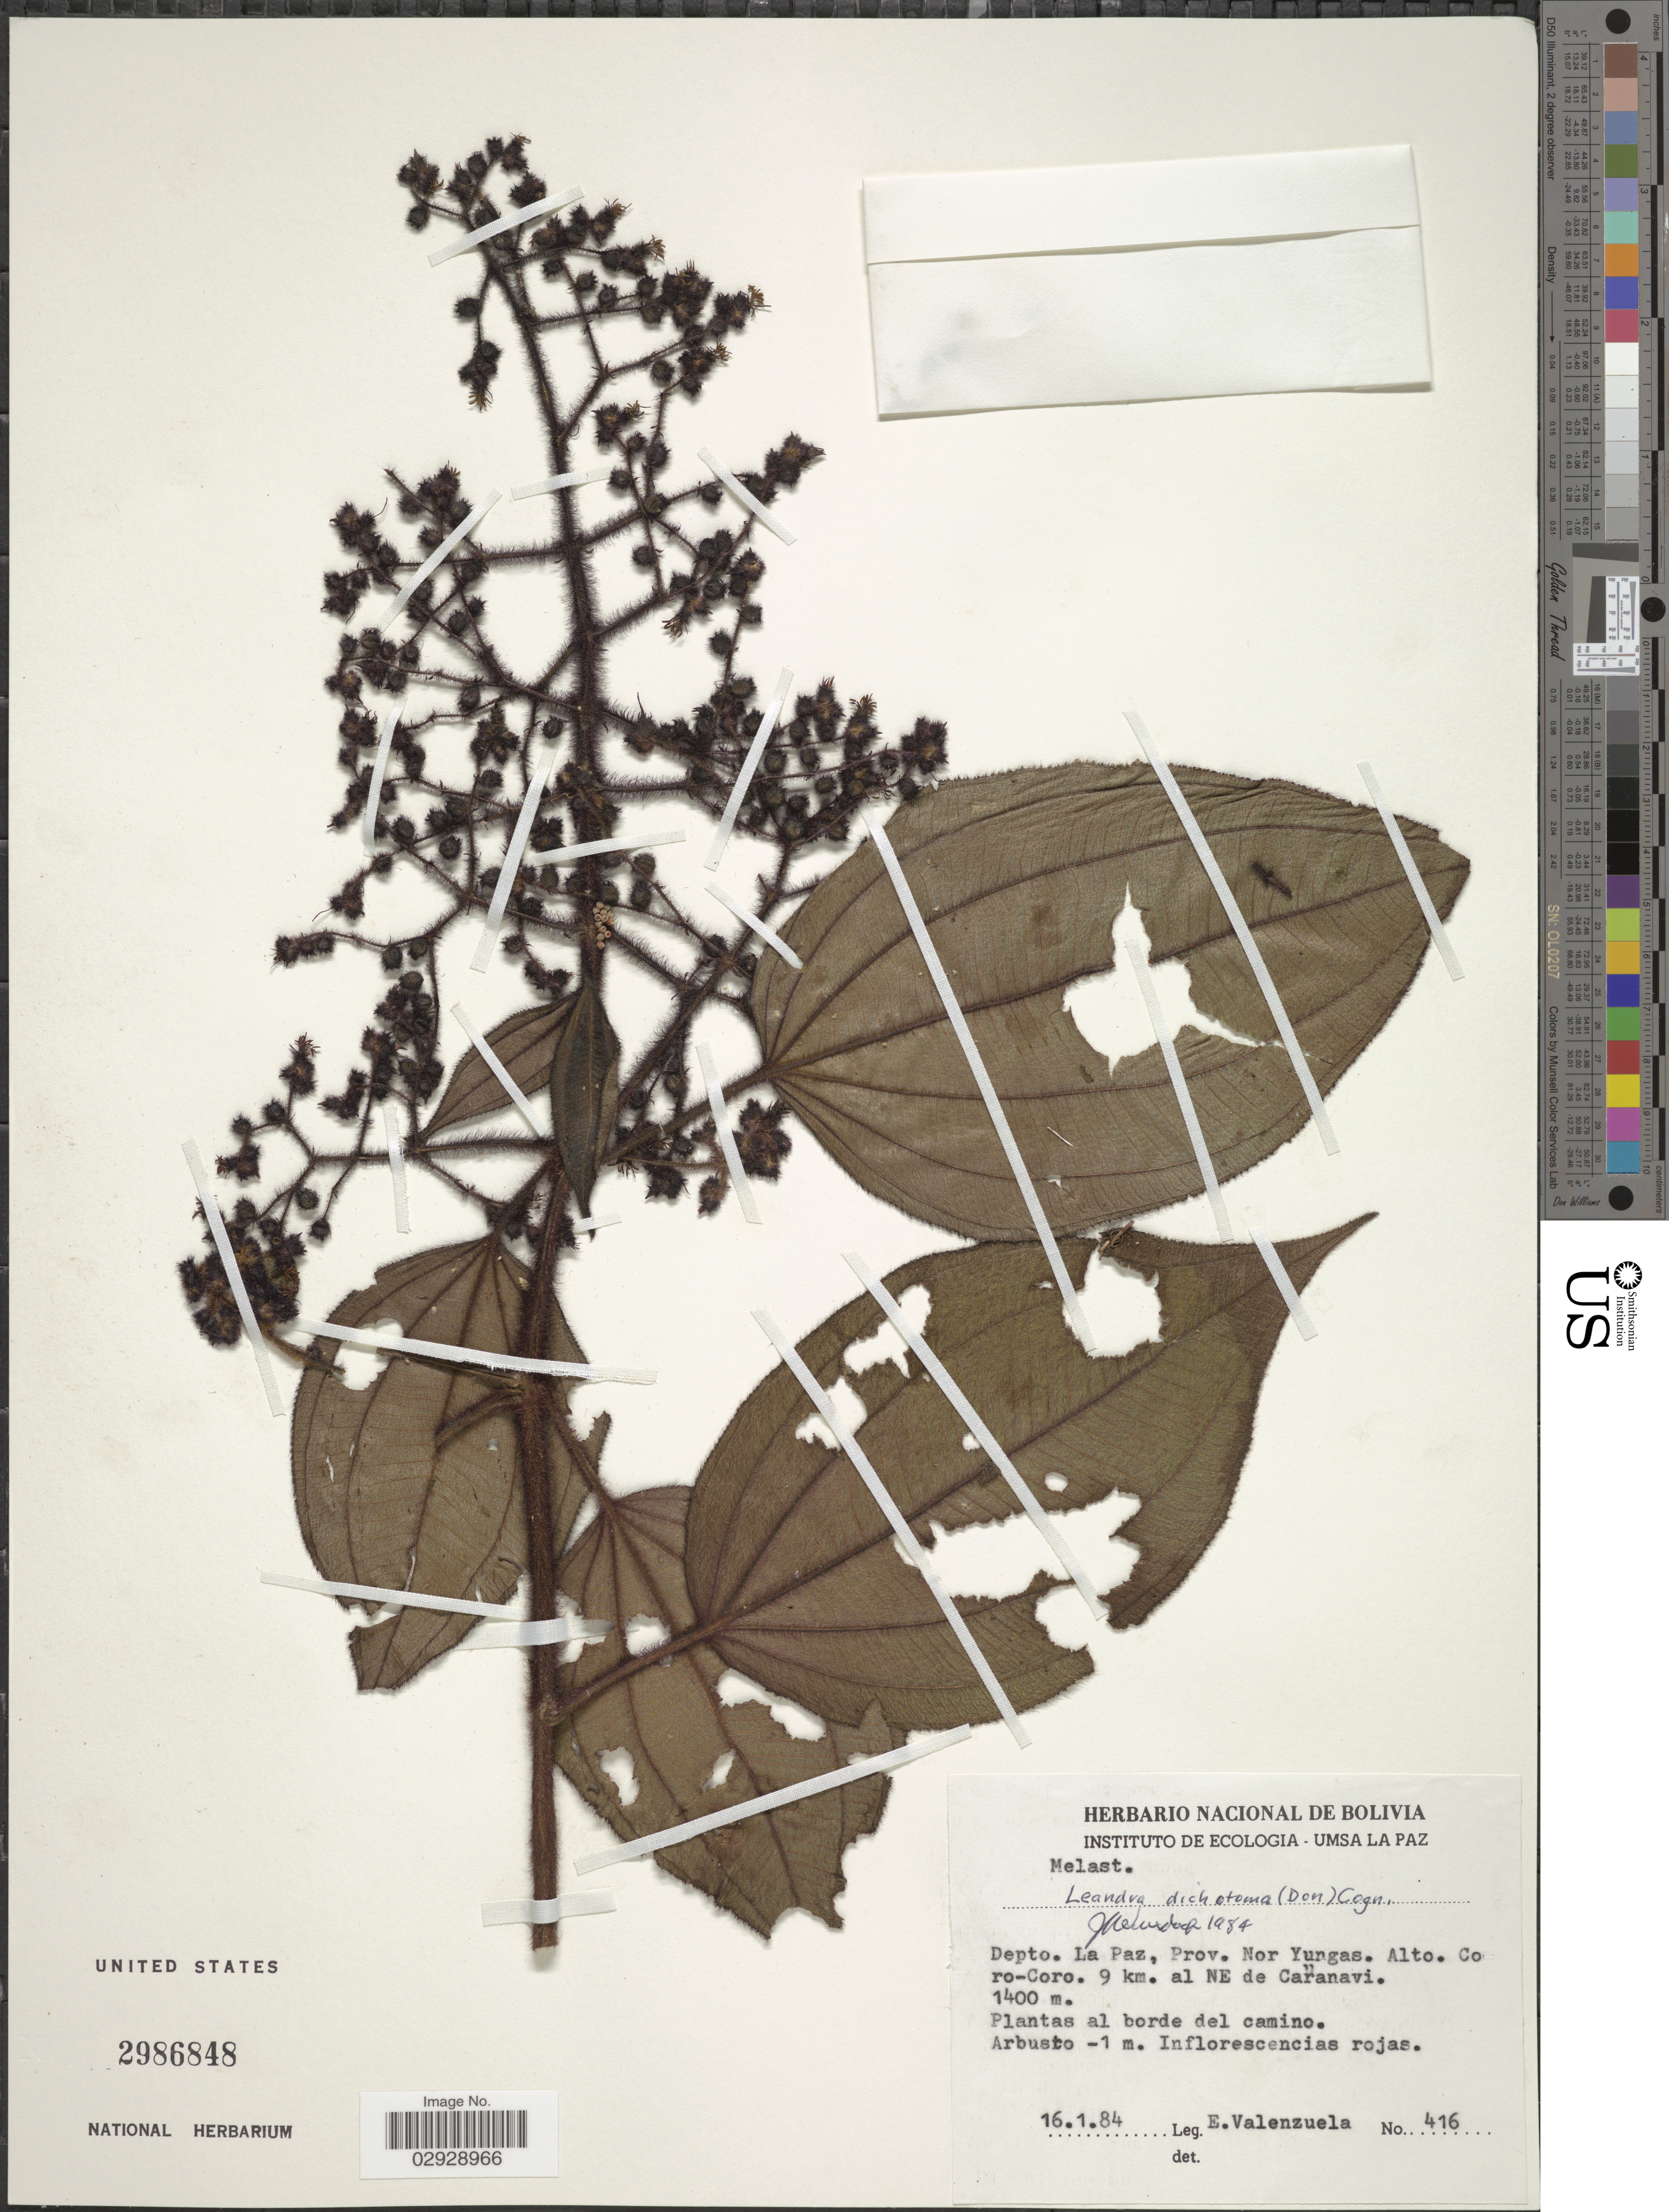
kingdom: Plantae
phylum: Tracheophyta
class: Magnoliopsida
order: Myrtales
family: Melastomataceae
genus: Leandra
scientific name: Leandra dichotoma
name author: (D. Don) Cogn.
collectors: E. Valenzuela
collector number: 416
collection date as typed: Transcribed d/m/y: 16/1/84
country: Bolivia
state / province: La Paz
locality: Depto. La Paz, Prov. Nor Yungas. Alto Coro-Coro. 9 km. al NE de Caranavi.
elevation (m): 1400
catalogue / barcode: US 2986848